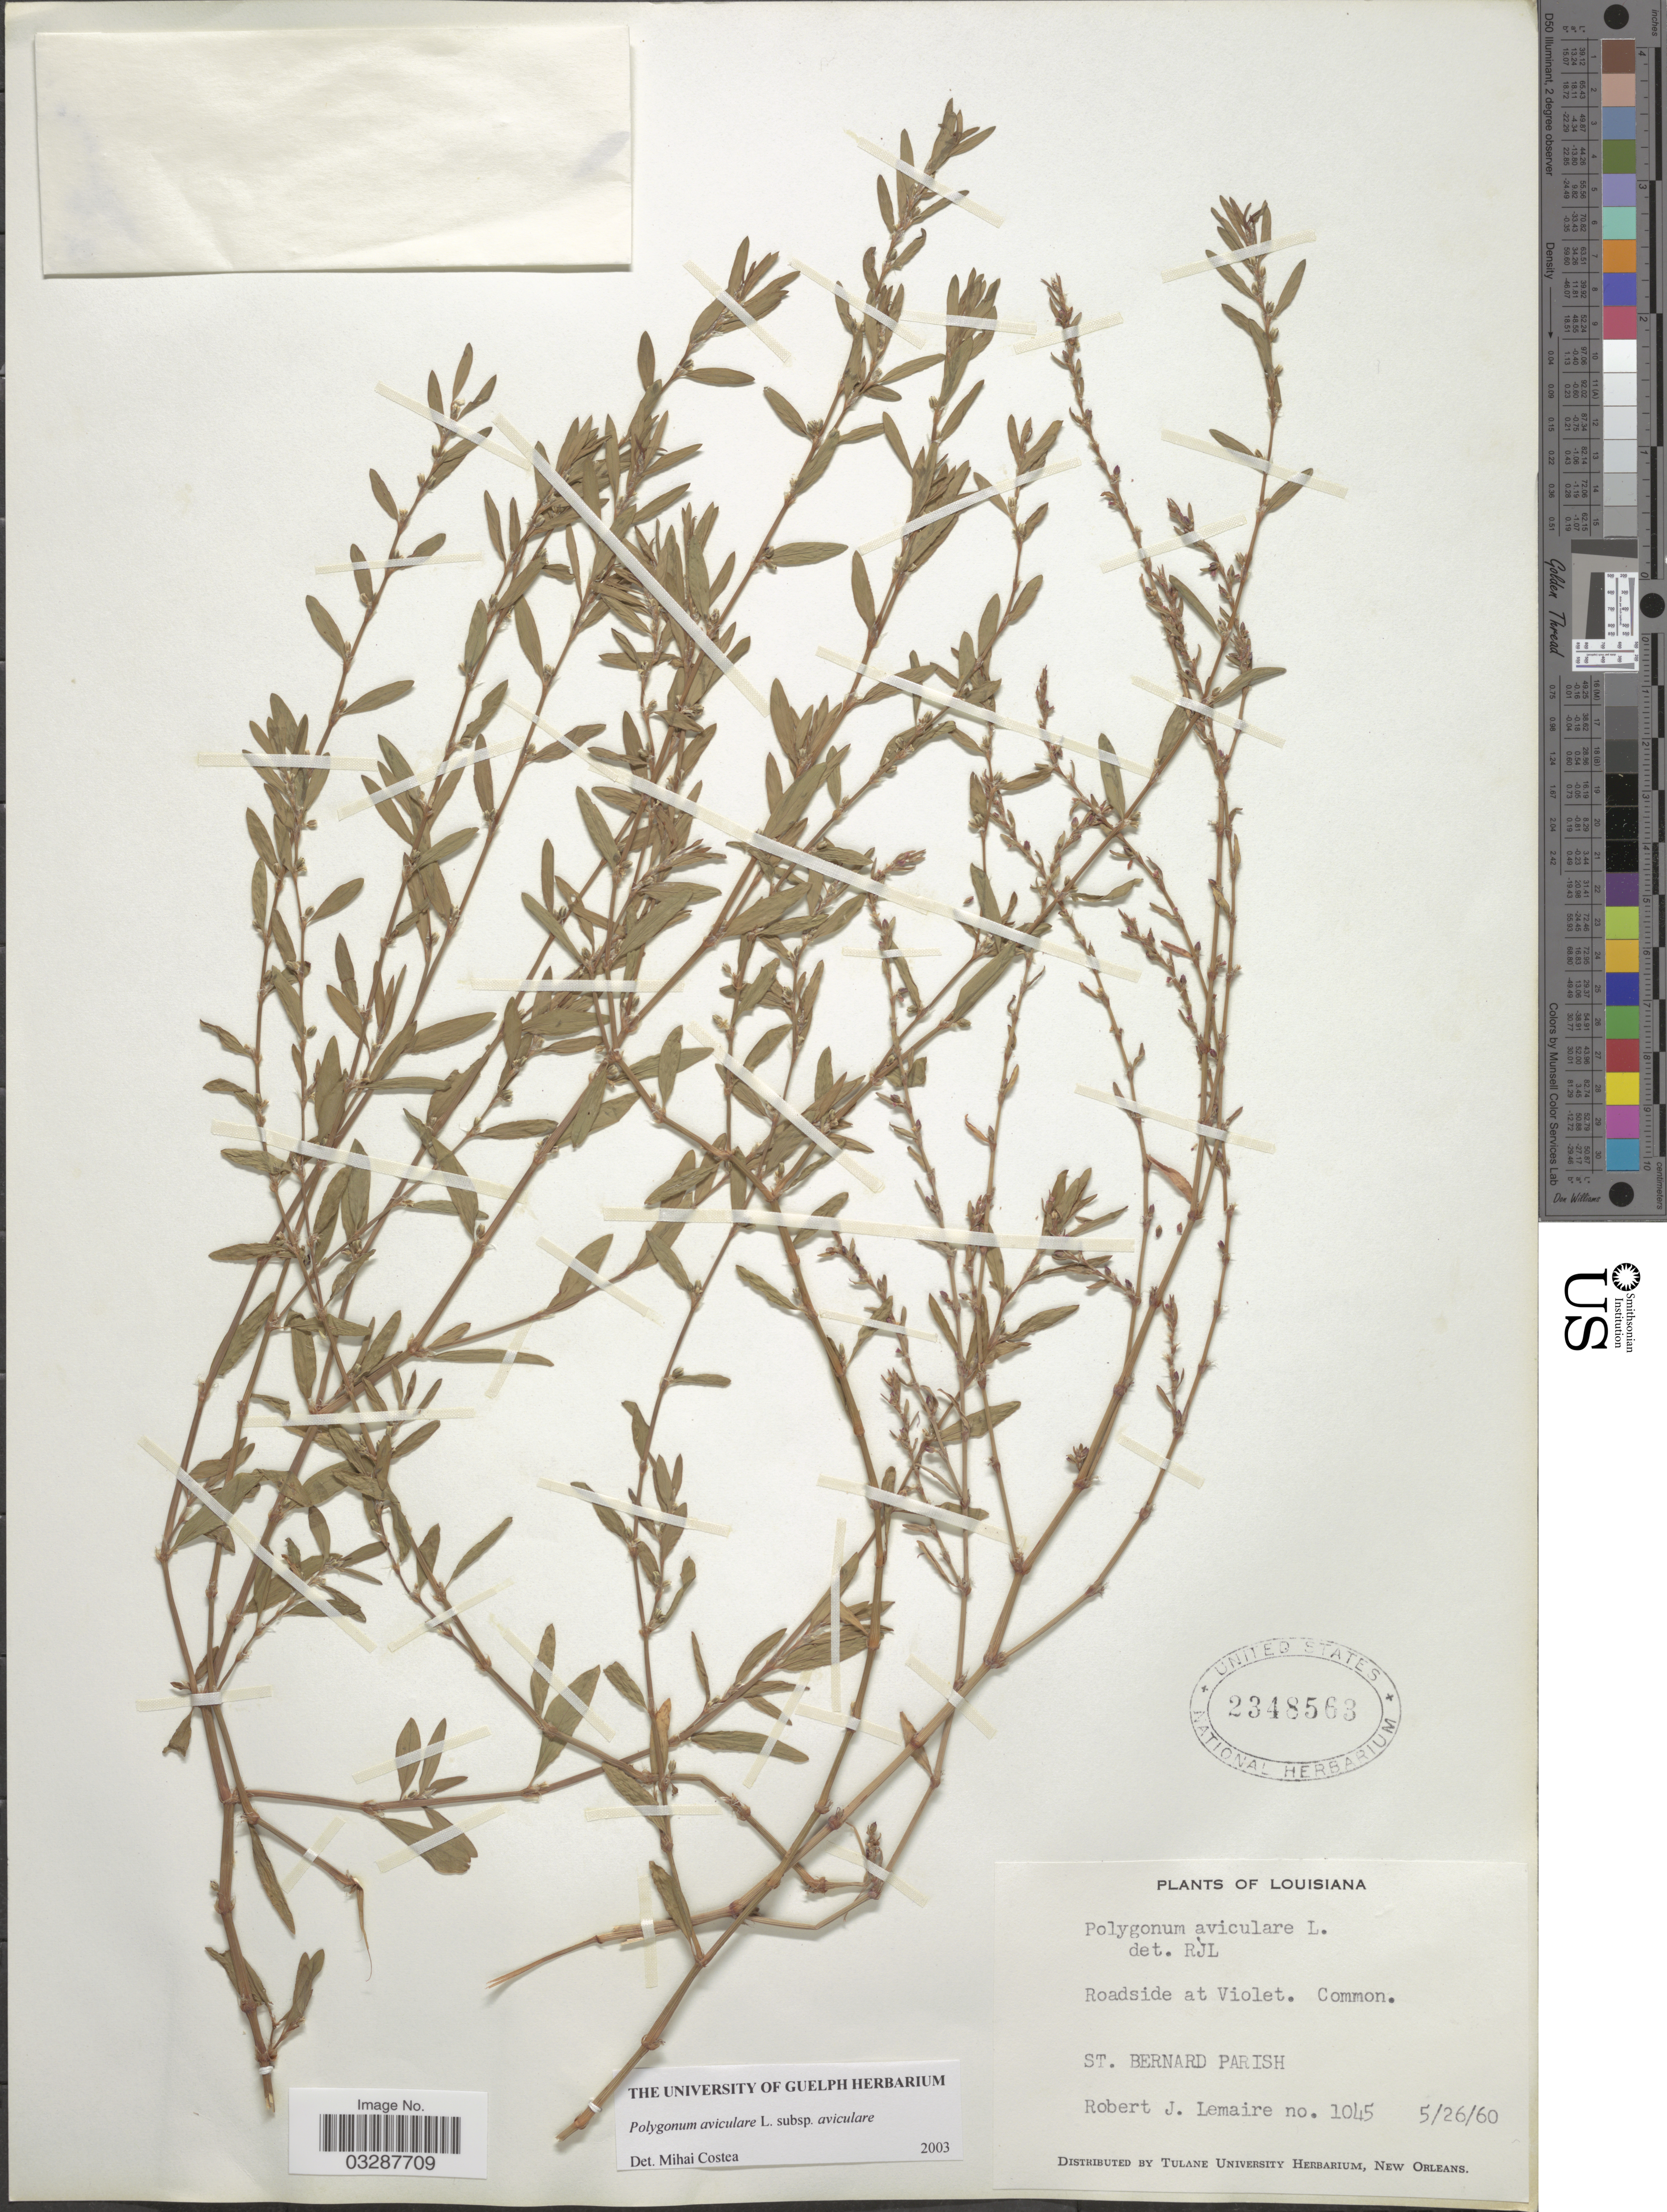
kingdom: Plantae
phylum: Tracheophyta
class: Magnoliopsida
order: Caryophyllales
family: Polygonaceae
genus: Polygonum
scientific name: Polygonum aviculare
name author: L.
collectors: R. J. Lemaire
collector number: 1045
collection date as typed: Transcribed d/m/y: 26/5/60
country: United States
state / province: Louisiana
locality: Roadside at Violet. St. Bernard Parish.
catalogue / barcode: US 2348563